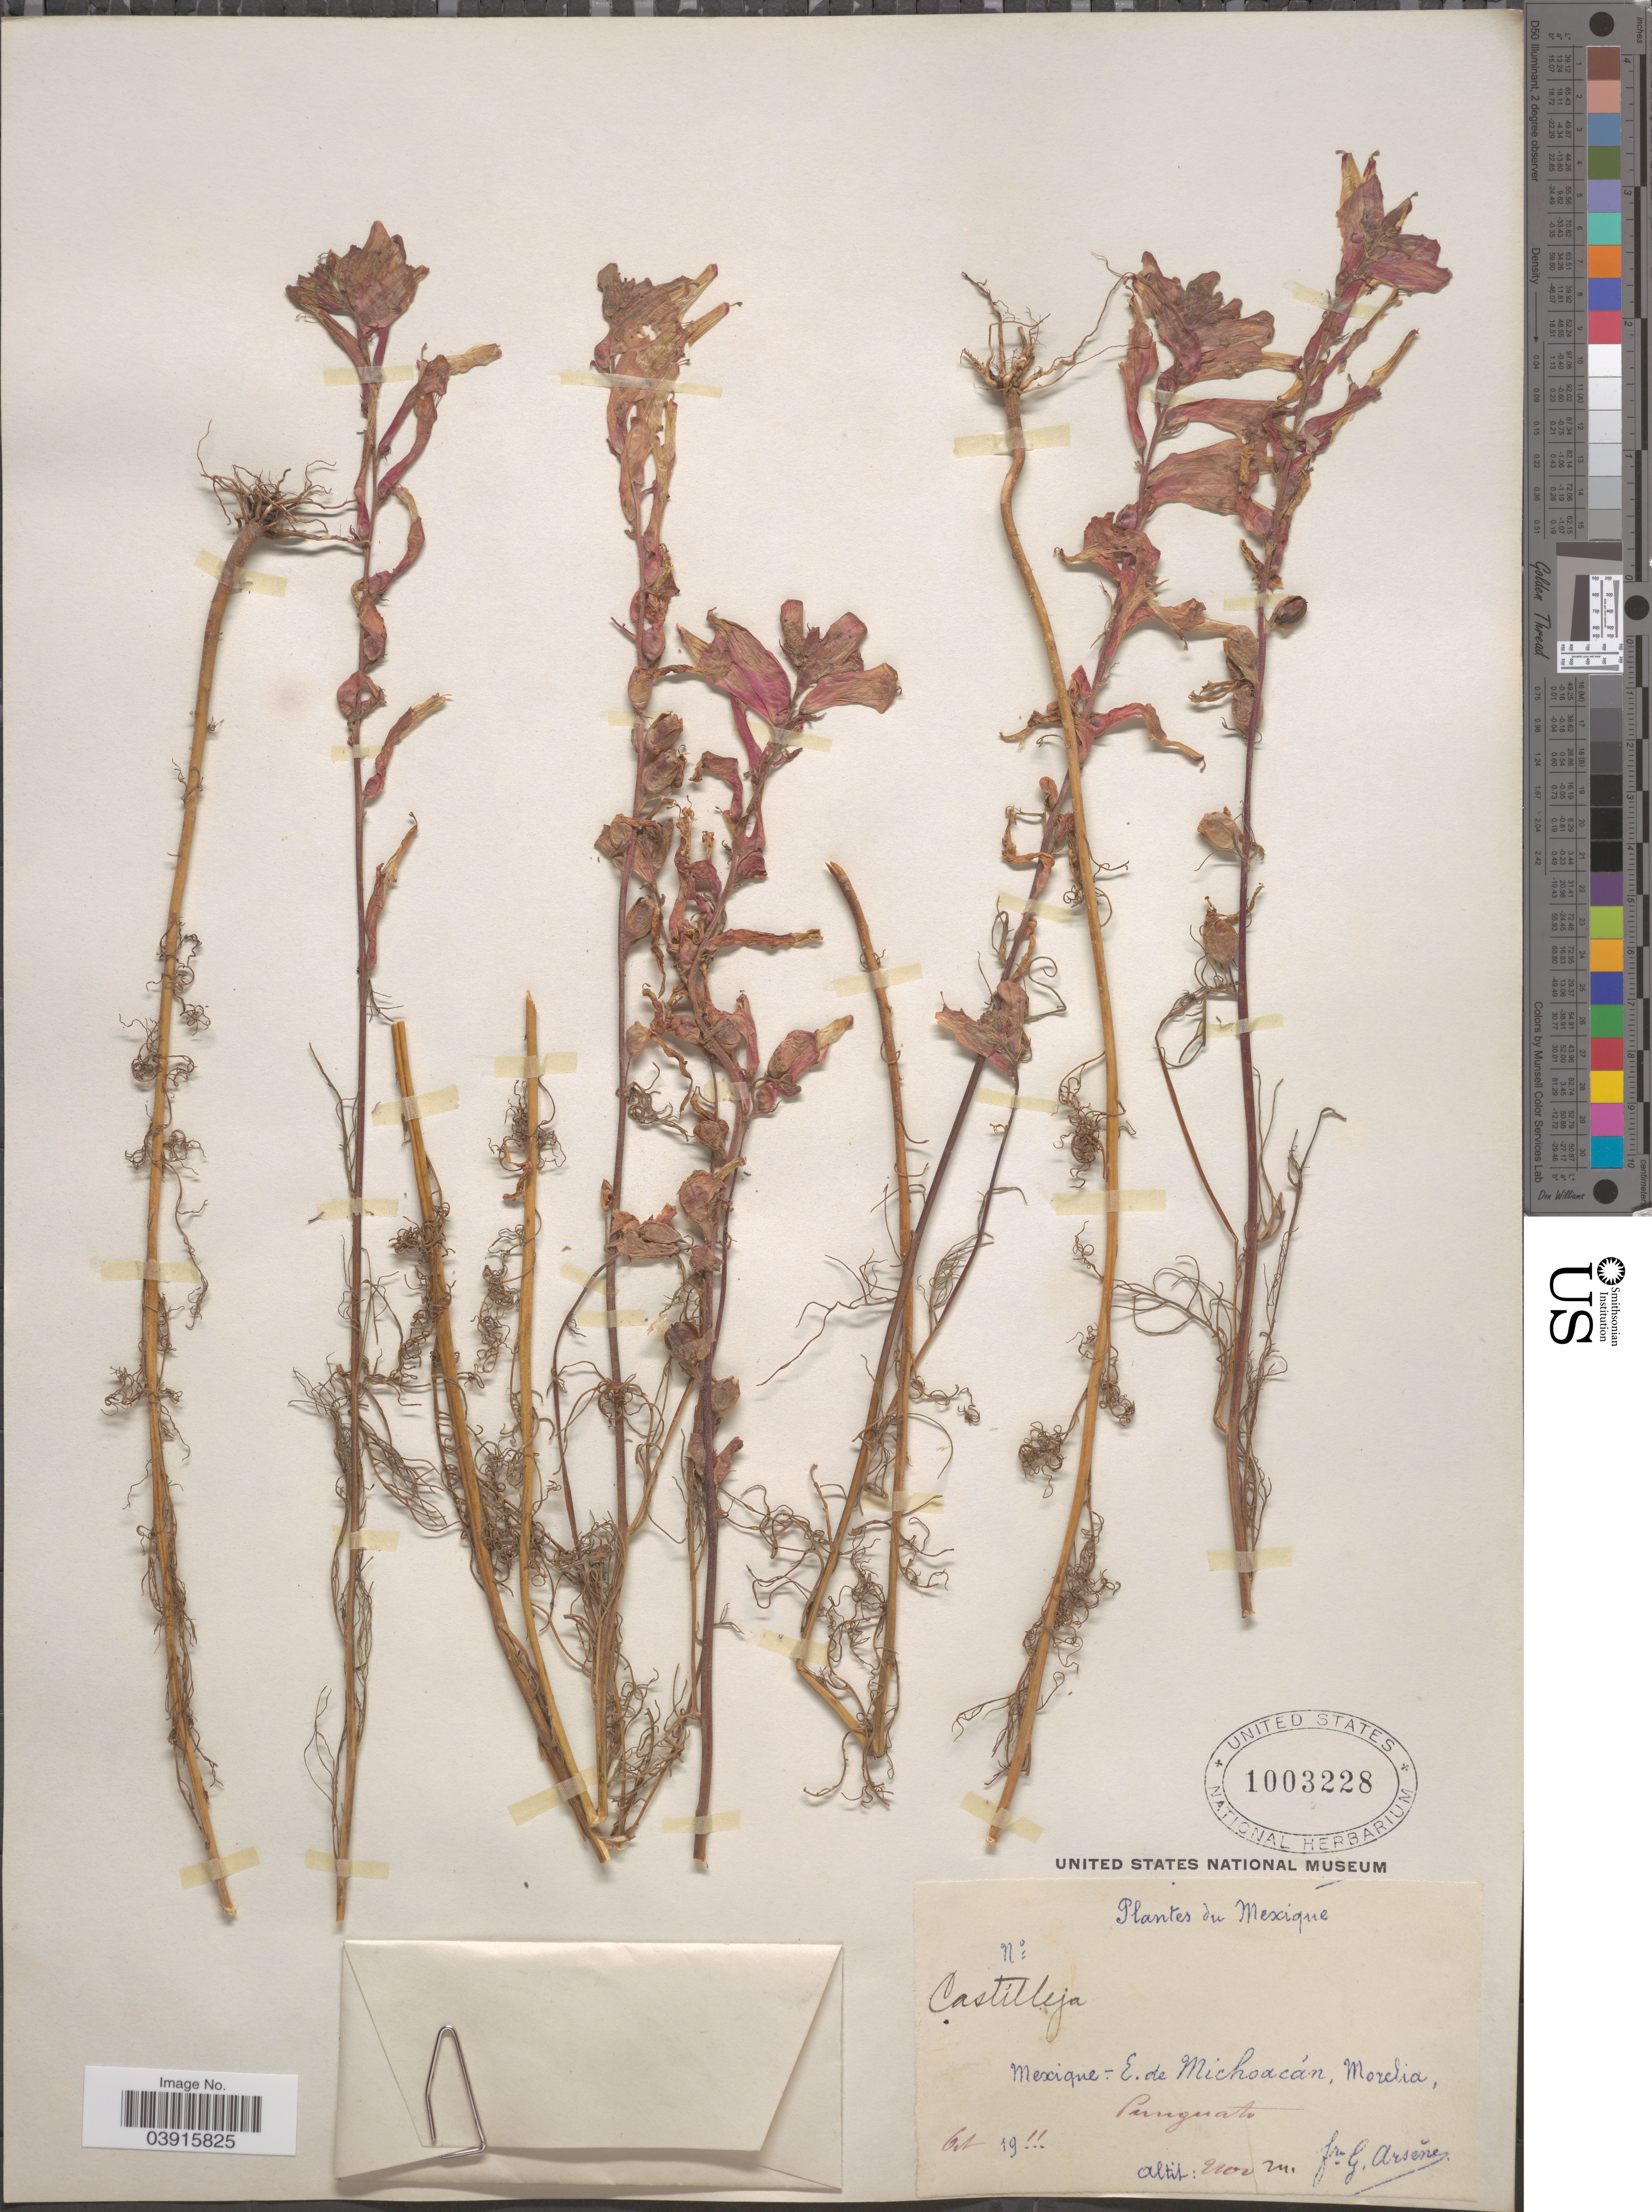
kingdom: Plantae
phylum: Tracheophyta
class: Magnoliopsida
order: Lamiales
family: Orobanchaceae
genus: Castilleja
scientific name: Castilleja tenuiflora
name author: Benth.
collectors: Bro. G. Arsène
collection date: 1911-10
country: Mexico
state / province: Michoacán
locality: E. de Michoacán, Morelia, Punguato.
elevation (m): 2100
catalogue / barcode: US 1003228